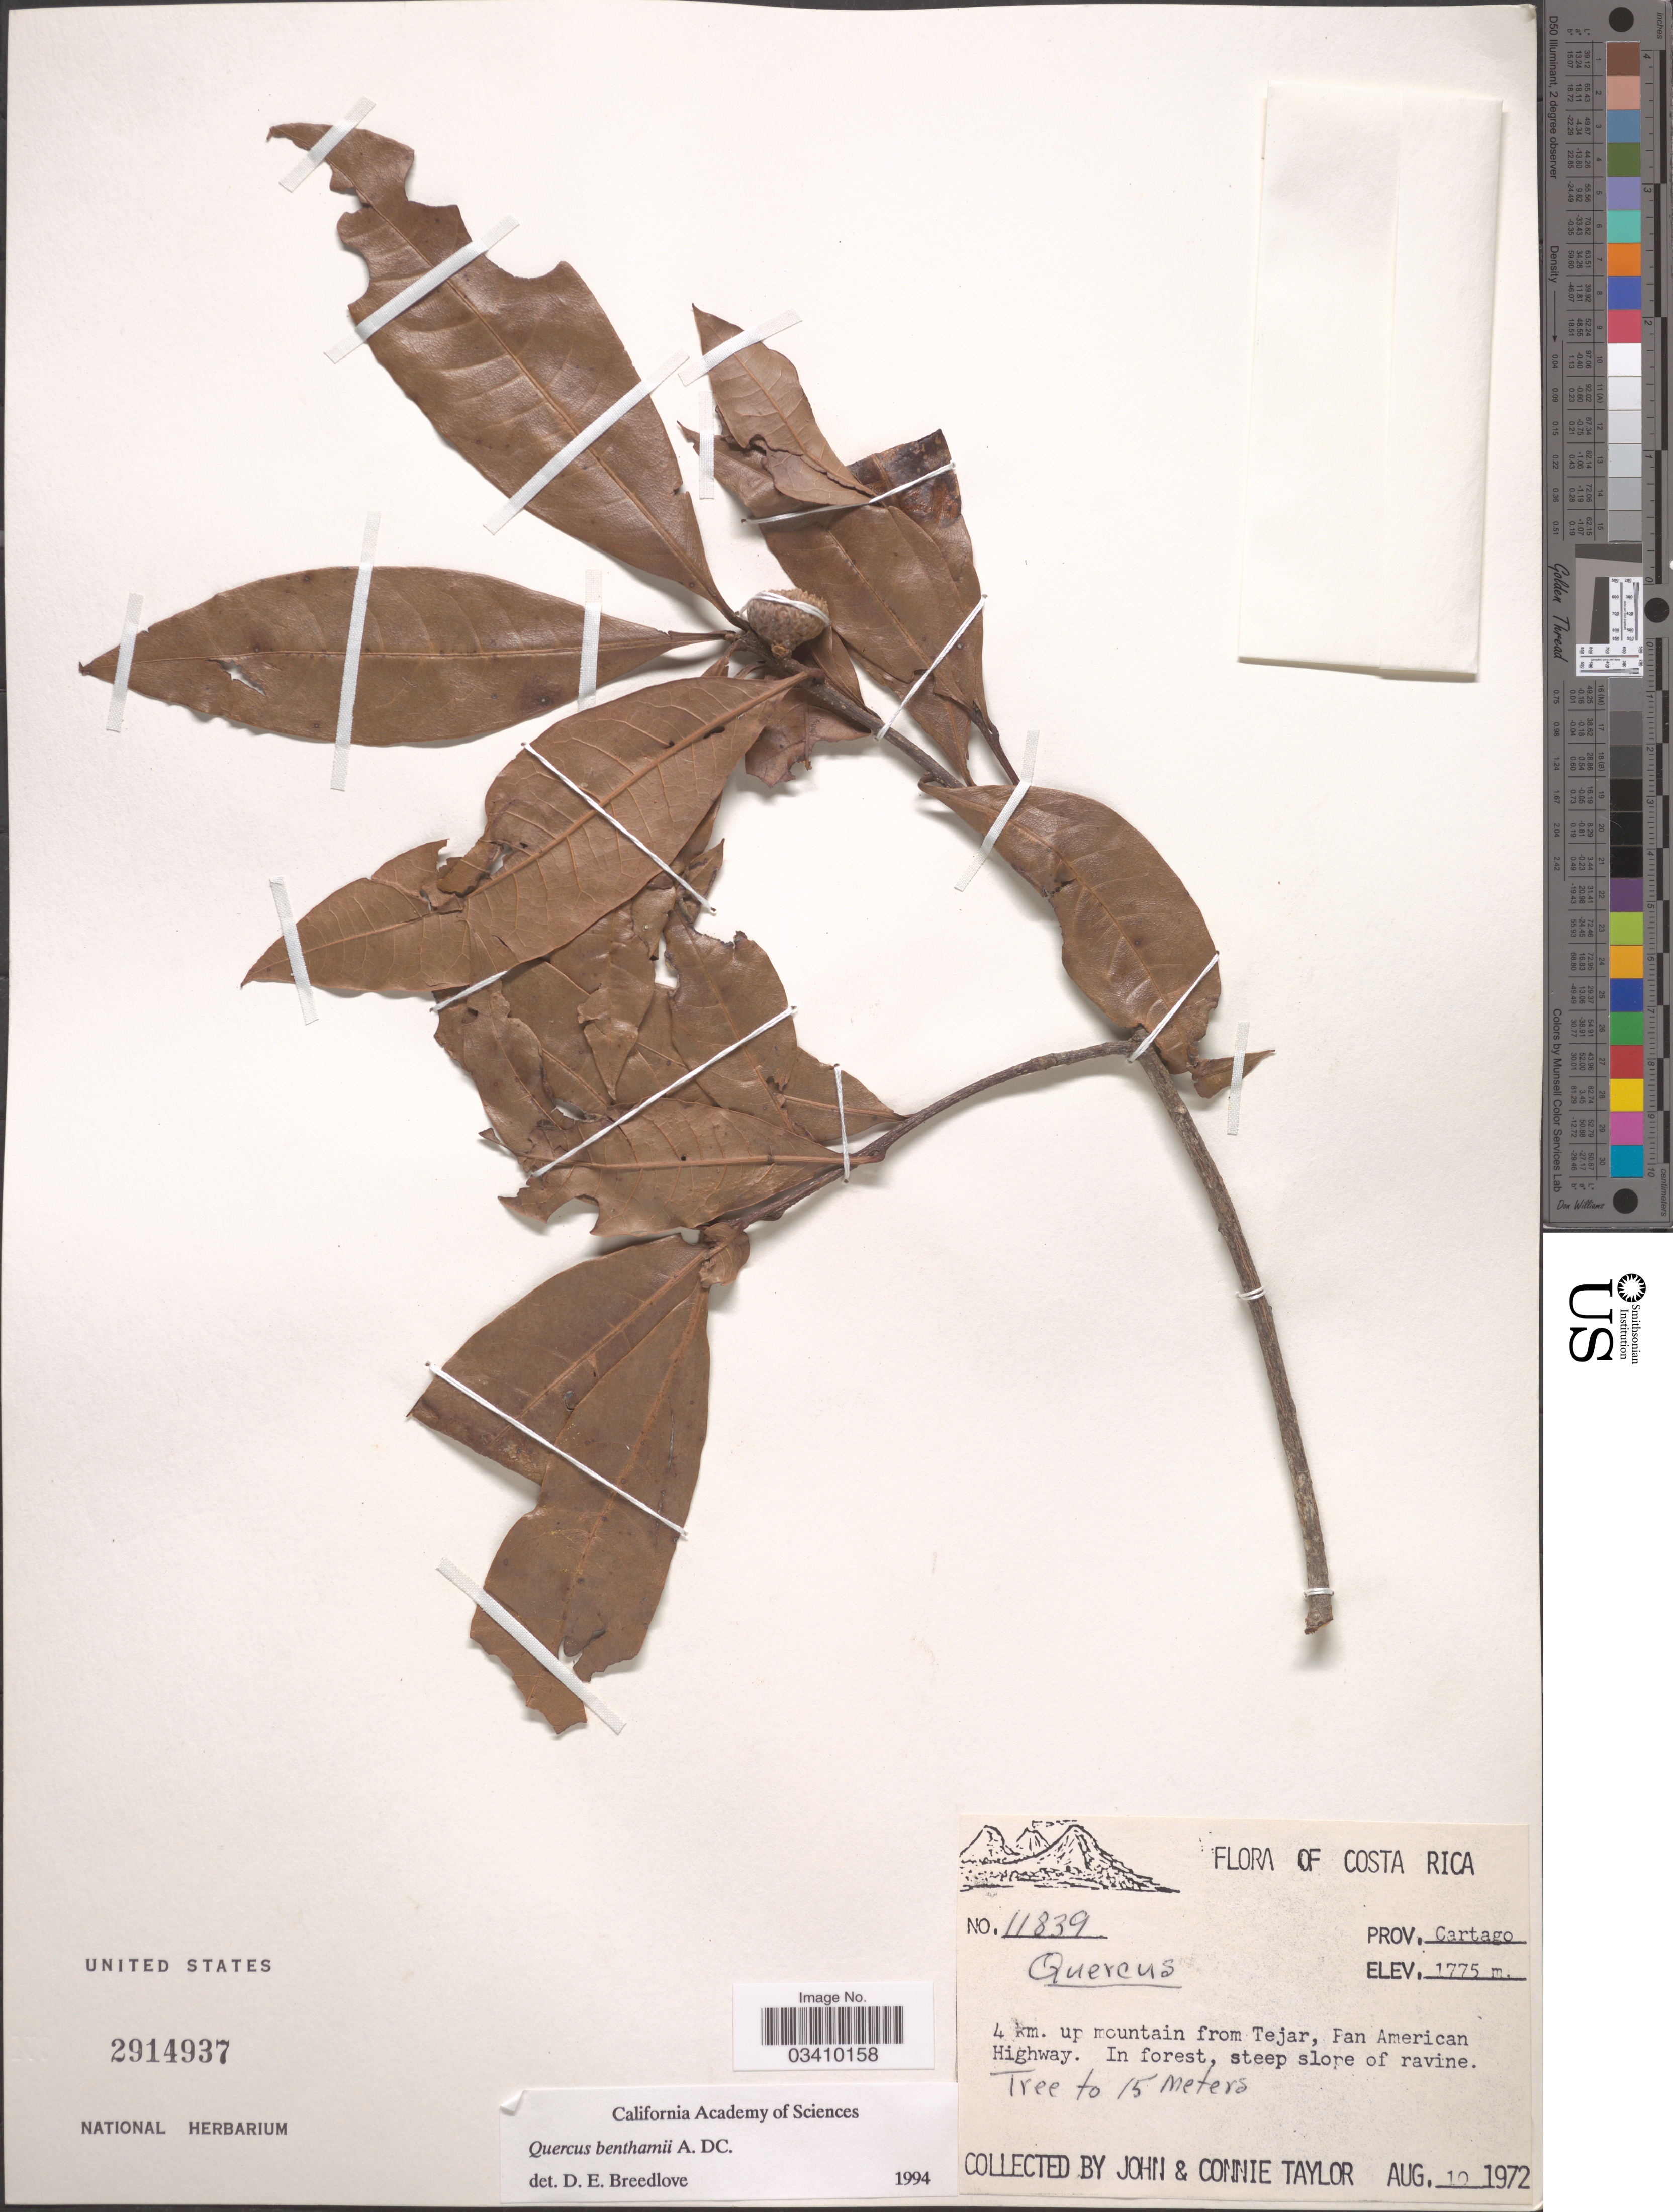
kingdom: Plantae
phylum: Tracheophyta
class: Magnoliopsida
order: Fagales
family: Fagaceae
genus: Quercus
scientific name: Quercus benthamii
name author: A. DC.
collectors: J. Taylor & C. Taylor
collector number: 11839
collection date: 1972-08-10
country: Costa Rica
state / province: Cartago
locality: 4 km. uo mountain from Tejar, Pan American Highway.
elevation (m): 1775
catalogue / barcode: US 2914937